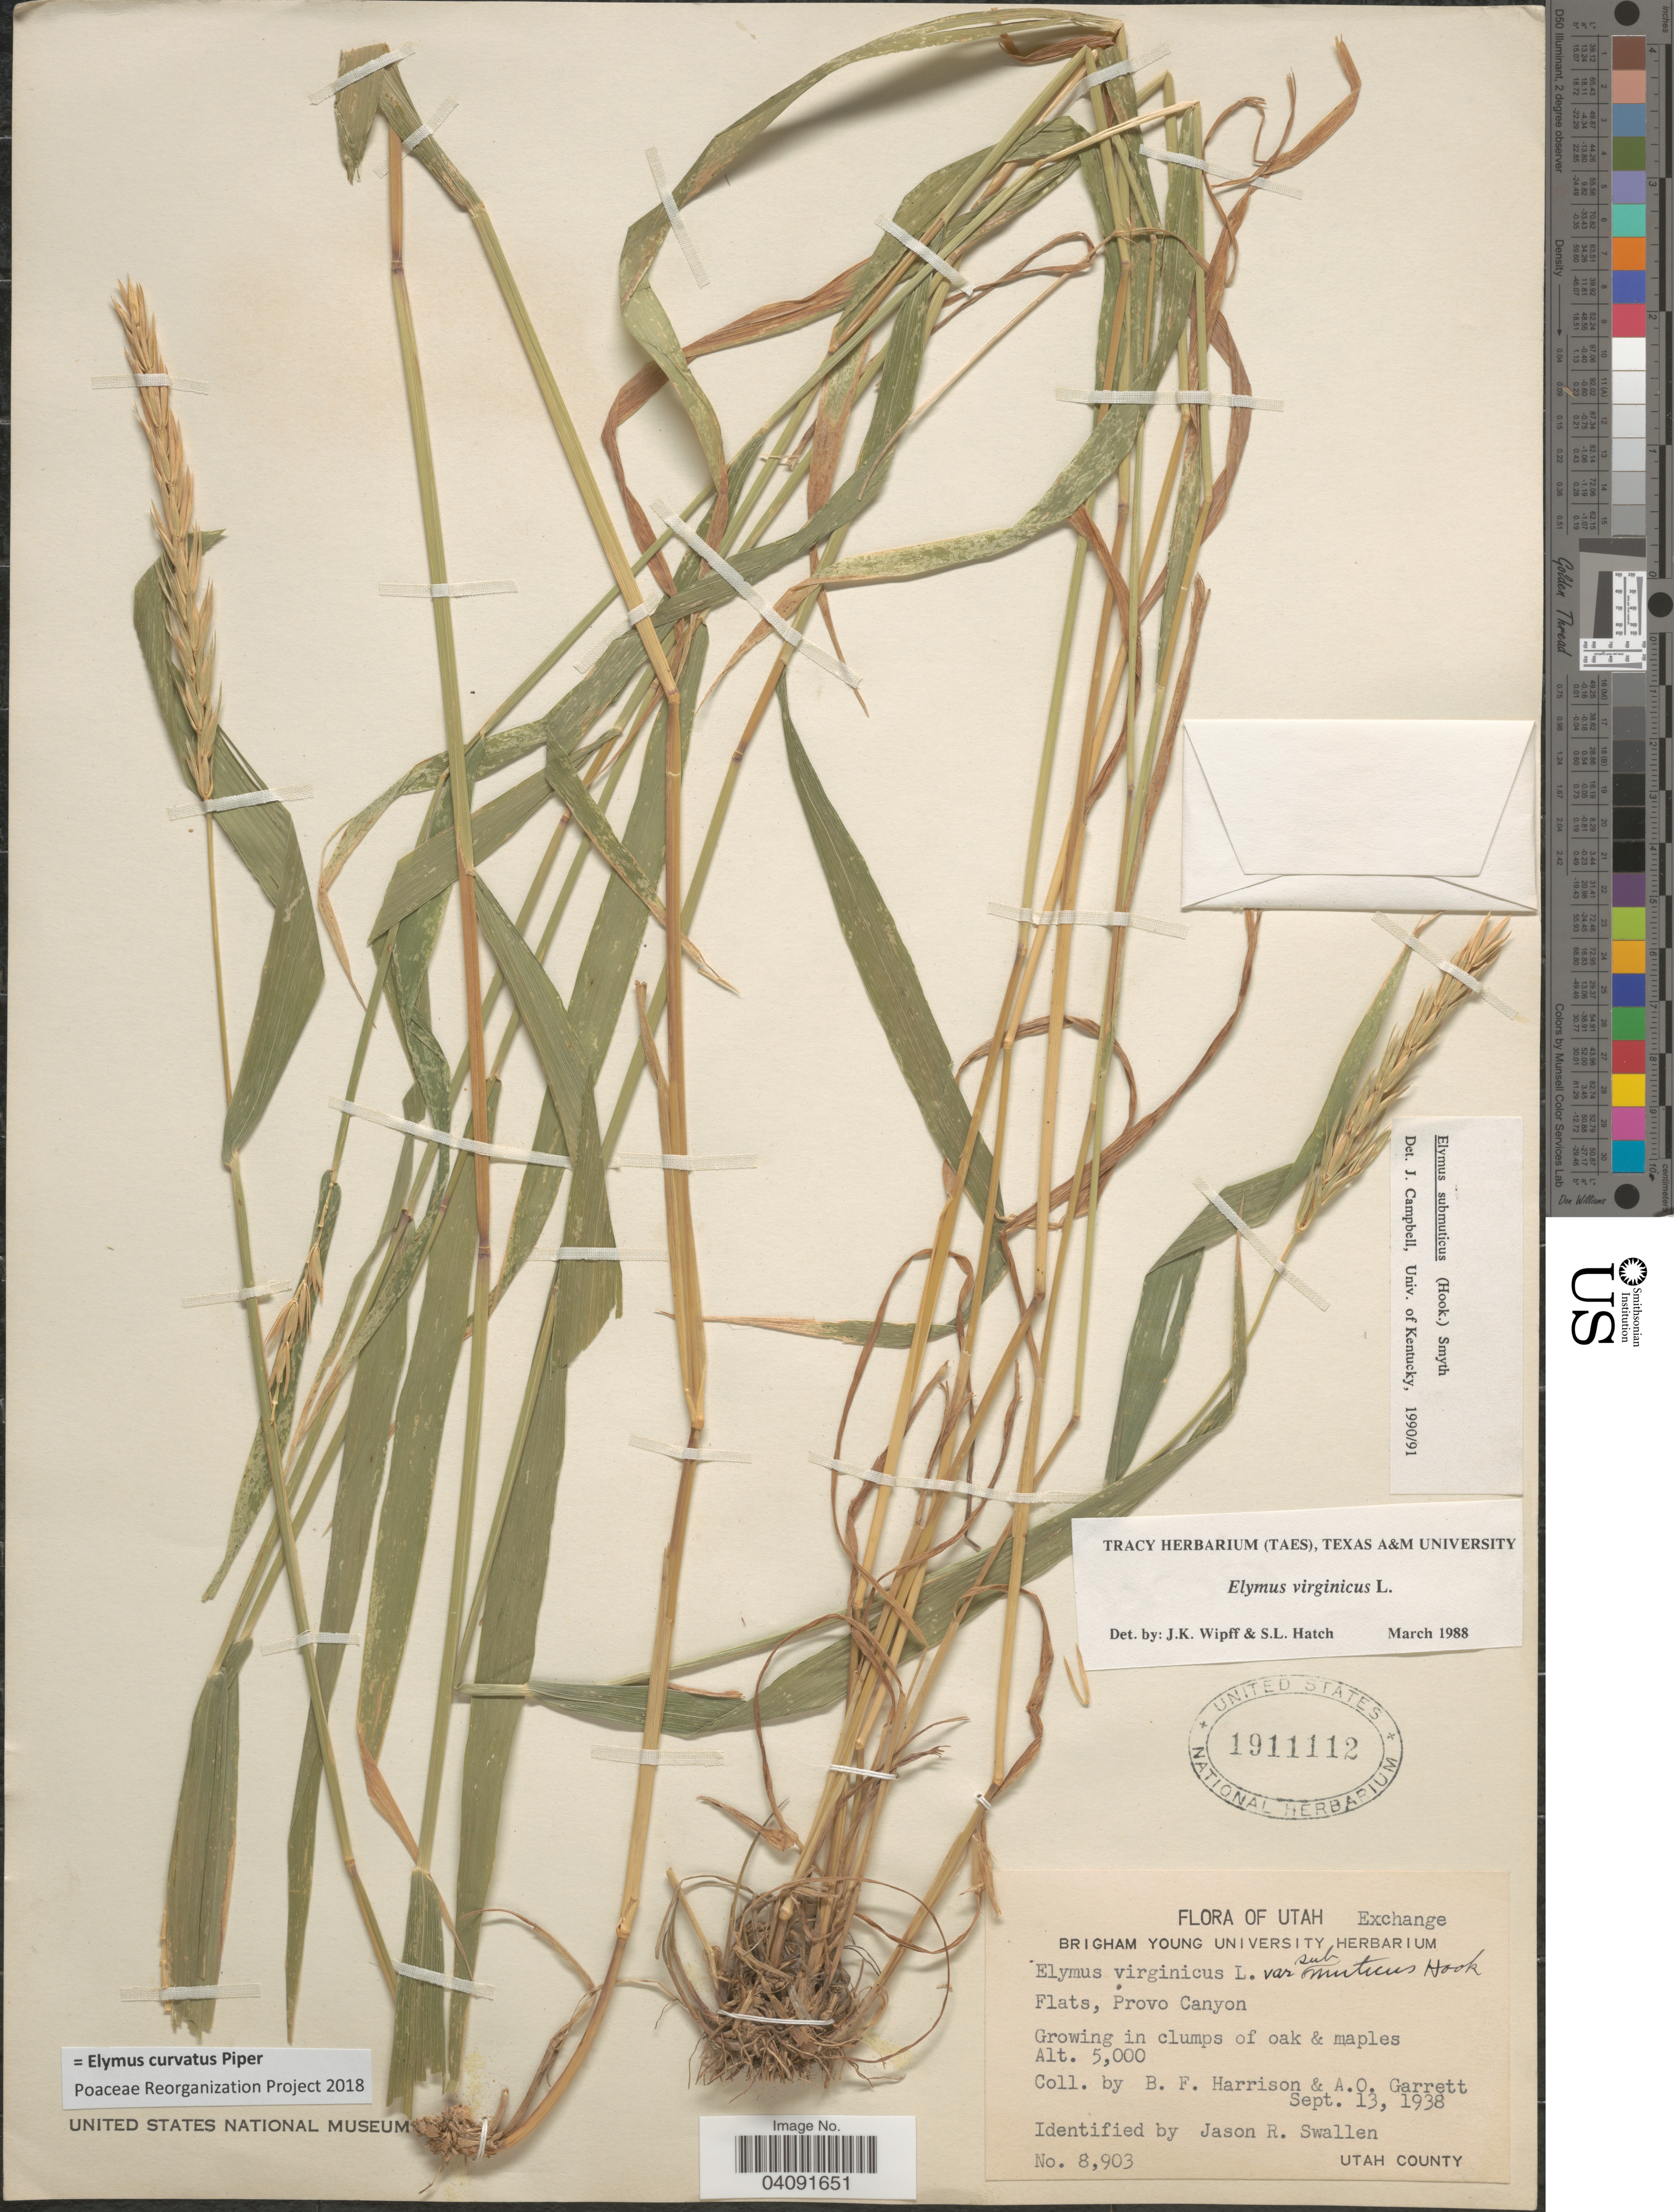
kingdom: Plantae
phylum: Tracheophyta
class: Liliopsida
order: Poales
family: Poaceae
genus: Elymus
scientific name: Elymus curvatus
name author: Piper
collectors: B. F. Harrison & A. O. Garrett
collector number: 8903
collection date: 1938-09-13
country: United States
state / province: Utah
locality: Flats, Provo Canyon. Utah County.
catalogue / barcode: US 1911112